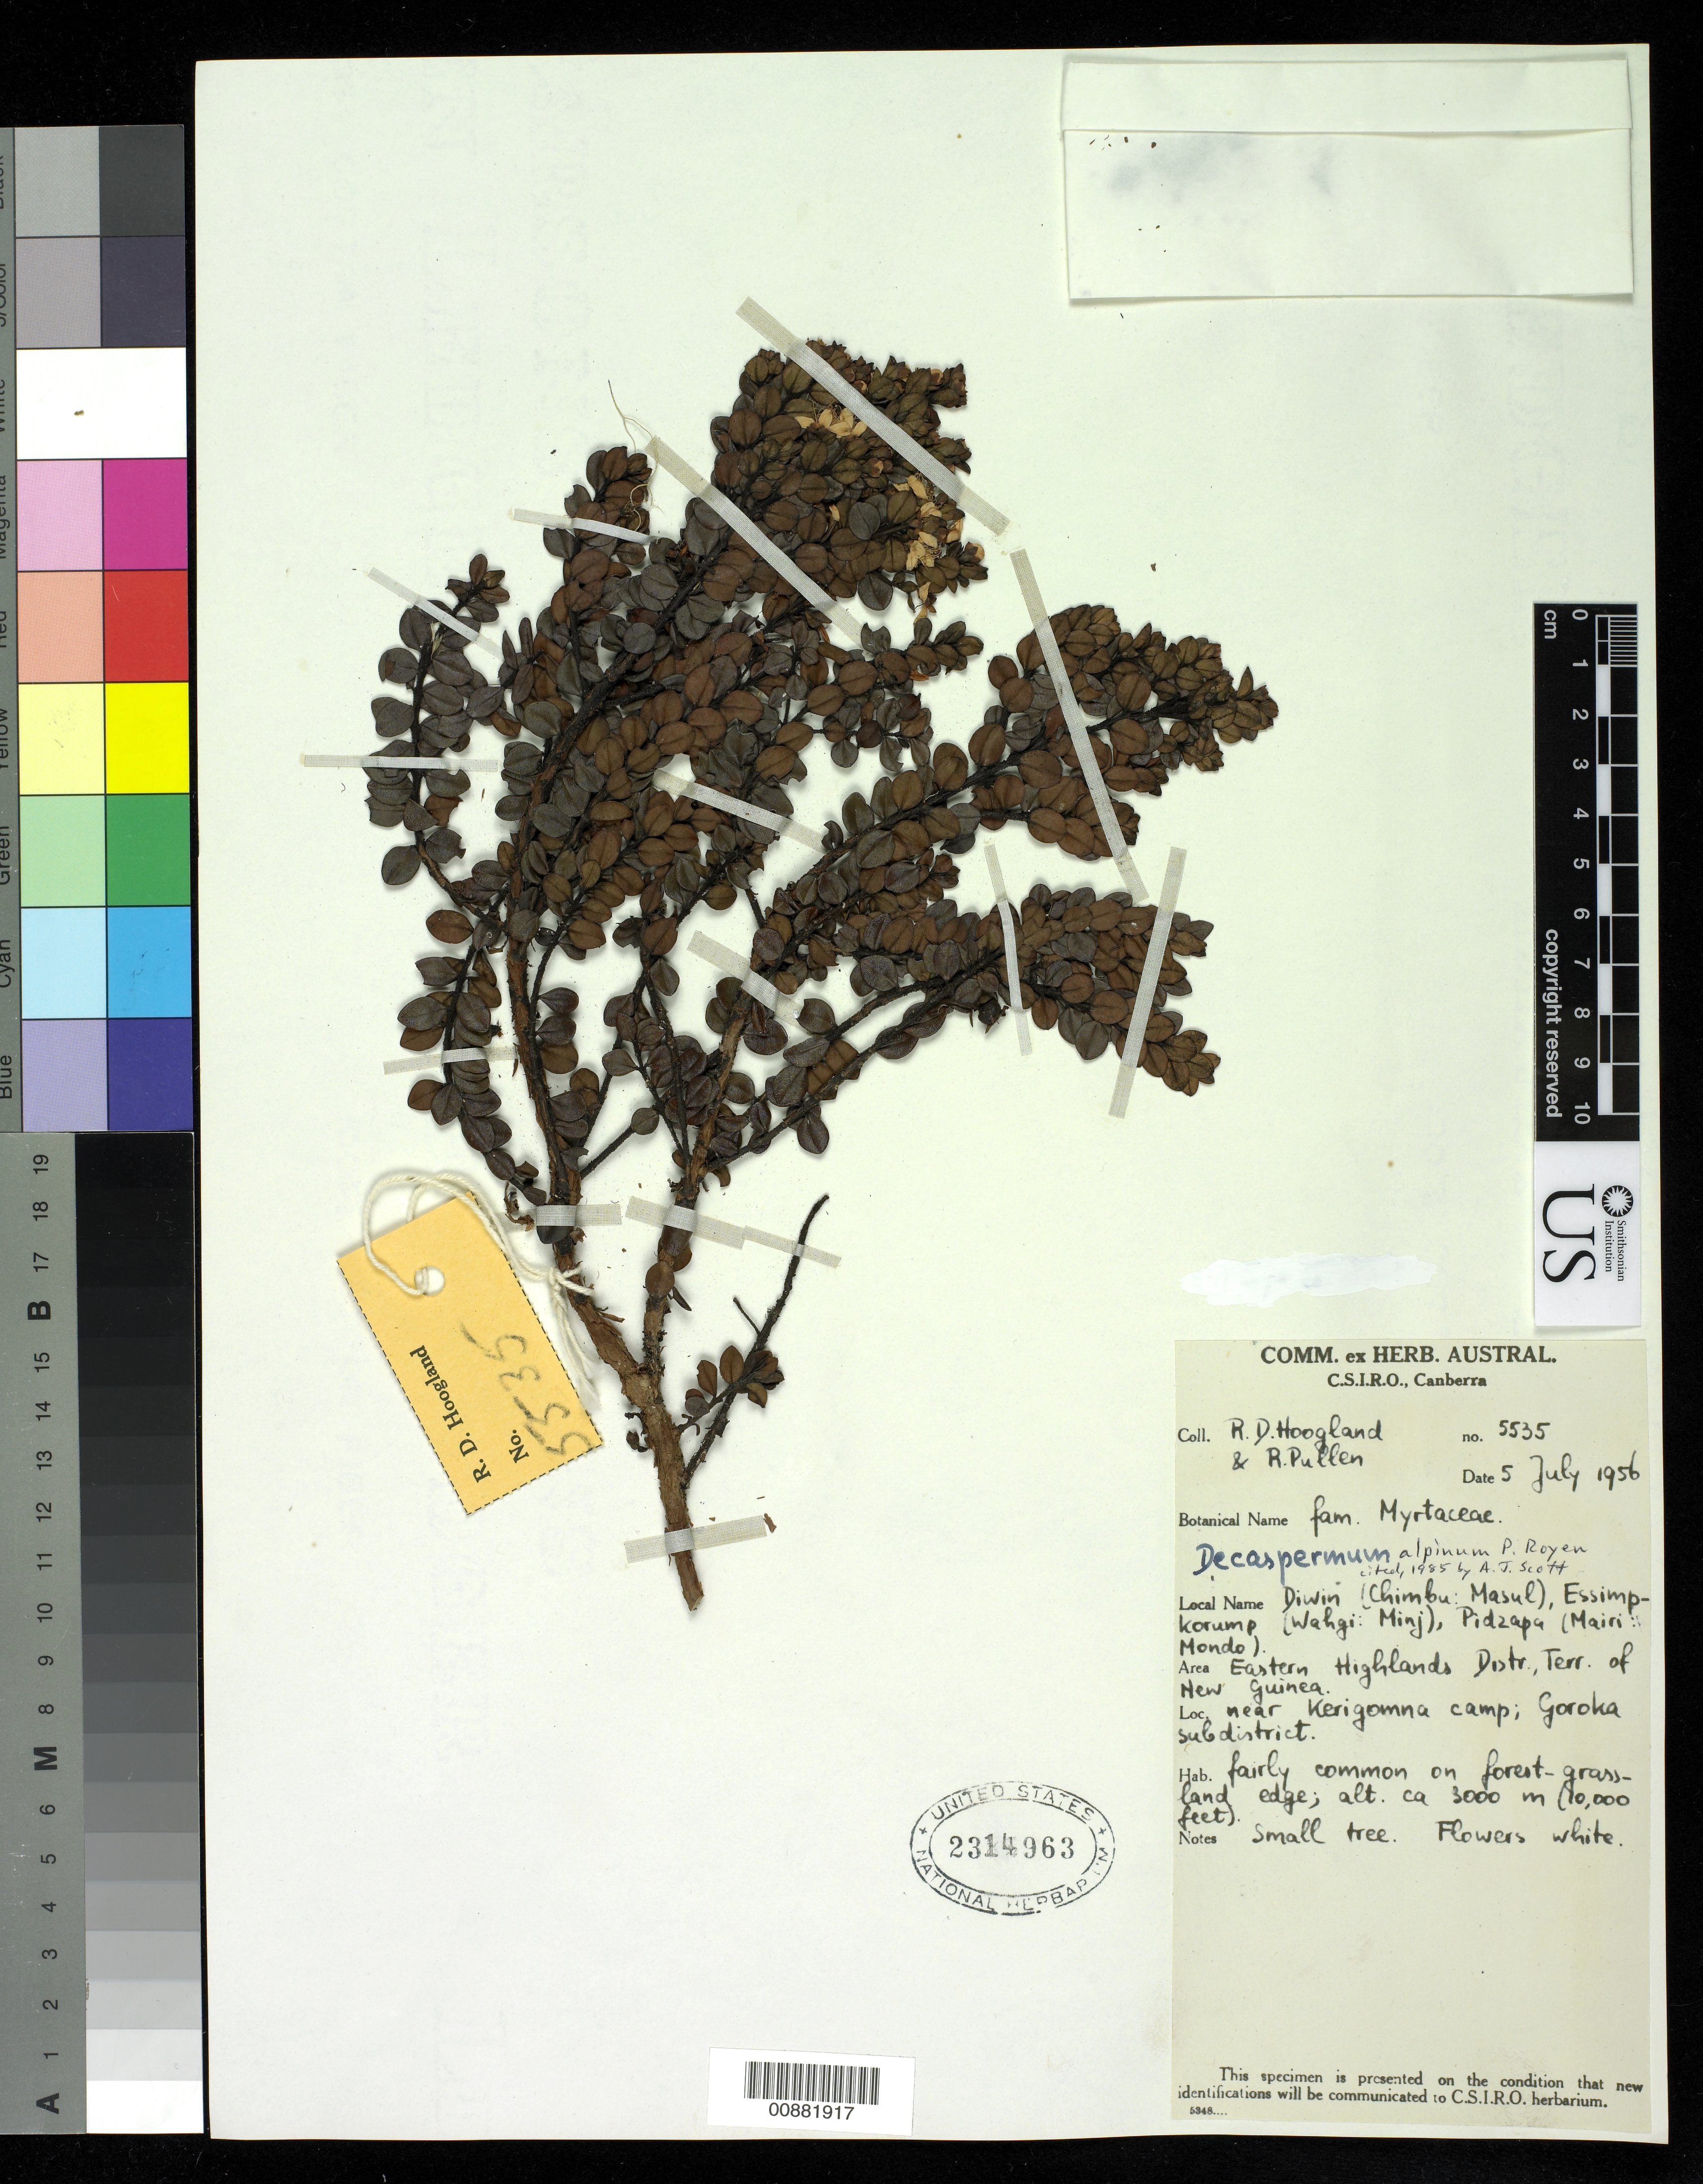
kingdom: Plantae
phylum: Tracheophyta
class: Magnoliopsida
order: Myrtales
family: Myrtaceae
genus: Decaspermum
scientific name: Decaspermum alpinum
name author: P. Royen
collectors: R. D. Hoogland & R. Pullen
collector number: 5535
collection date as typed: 05 Jul 1956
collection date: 1956-07-05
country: Papua New Guinea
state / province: Eastern Highlands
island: New Guinea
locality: Near Kerigomna camp; Goroka subdistrict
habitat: fairly common on forest-grassland edge.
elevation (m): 3000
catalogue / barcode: US 2314963